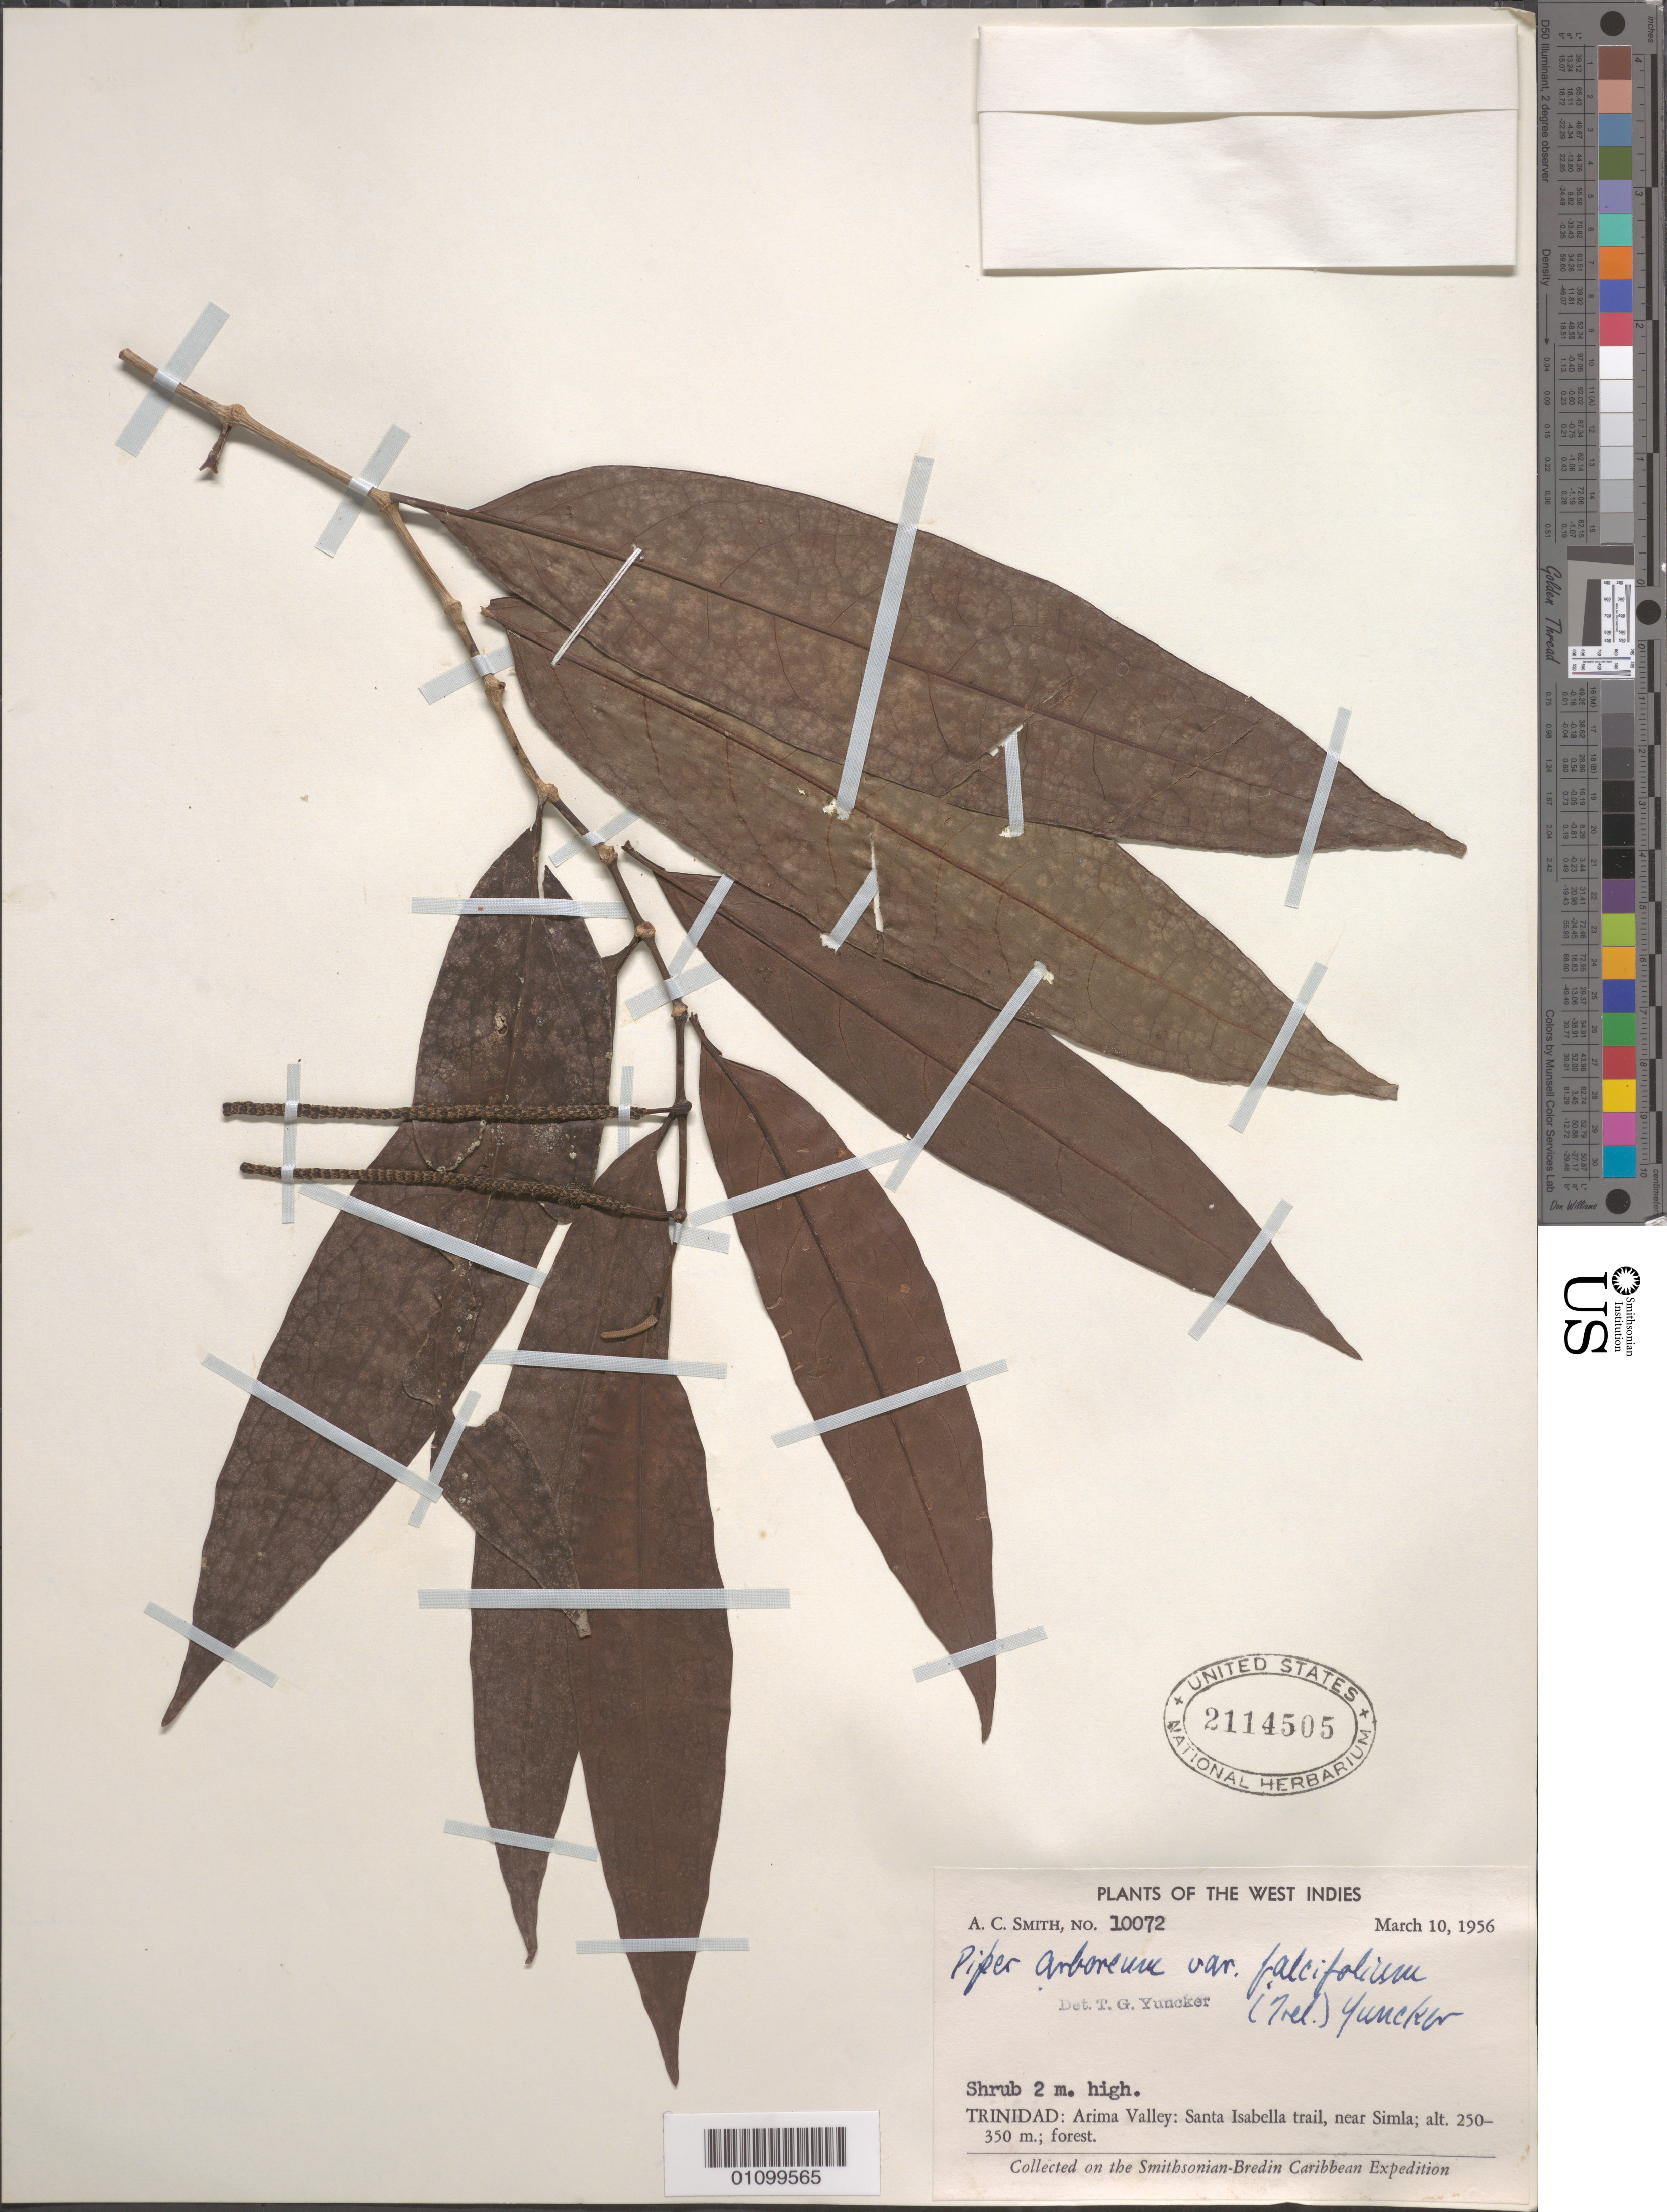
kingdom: Plantae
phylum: Tracheophyta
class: Magnoliopsida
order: Piperales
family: Piperaceae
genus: Piper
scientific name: Piper arboreum var. falcifolium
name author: (Trel.) Yunck.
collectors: A. C. Smith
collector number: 10072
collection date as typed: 10 Mar 1956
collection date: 1956-03-10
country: Trinidad and Tobago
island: Trinidad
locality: Arima Valley: Santa Isabella trail, near Simla; forest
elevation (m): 250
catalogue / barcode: US 2114505